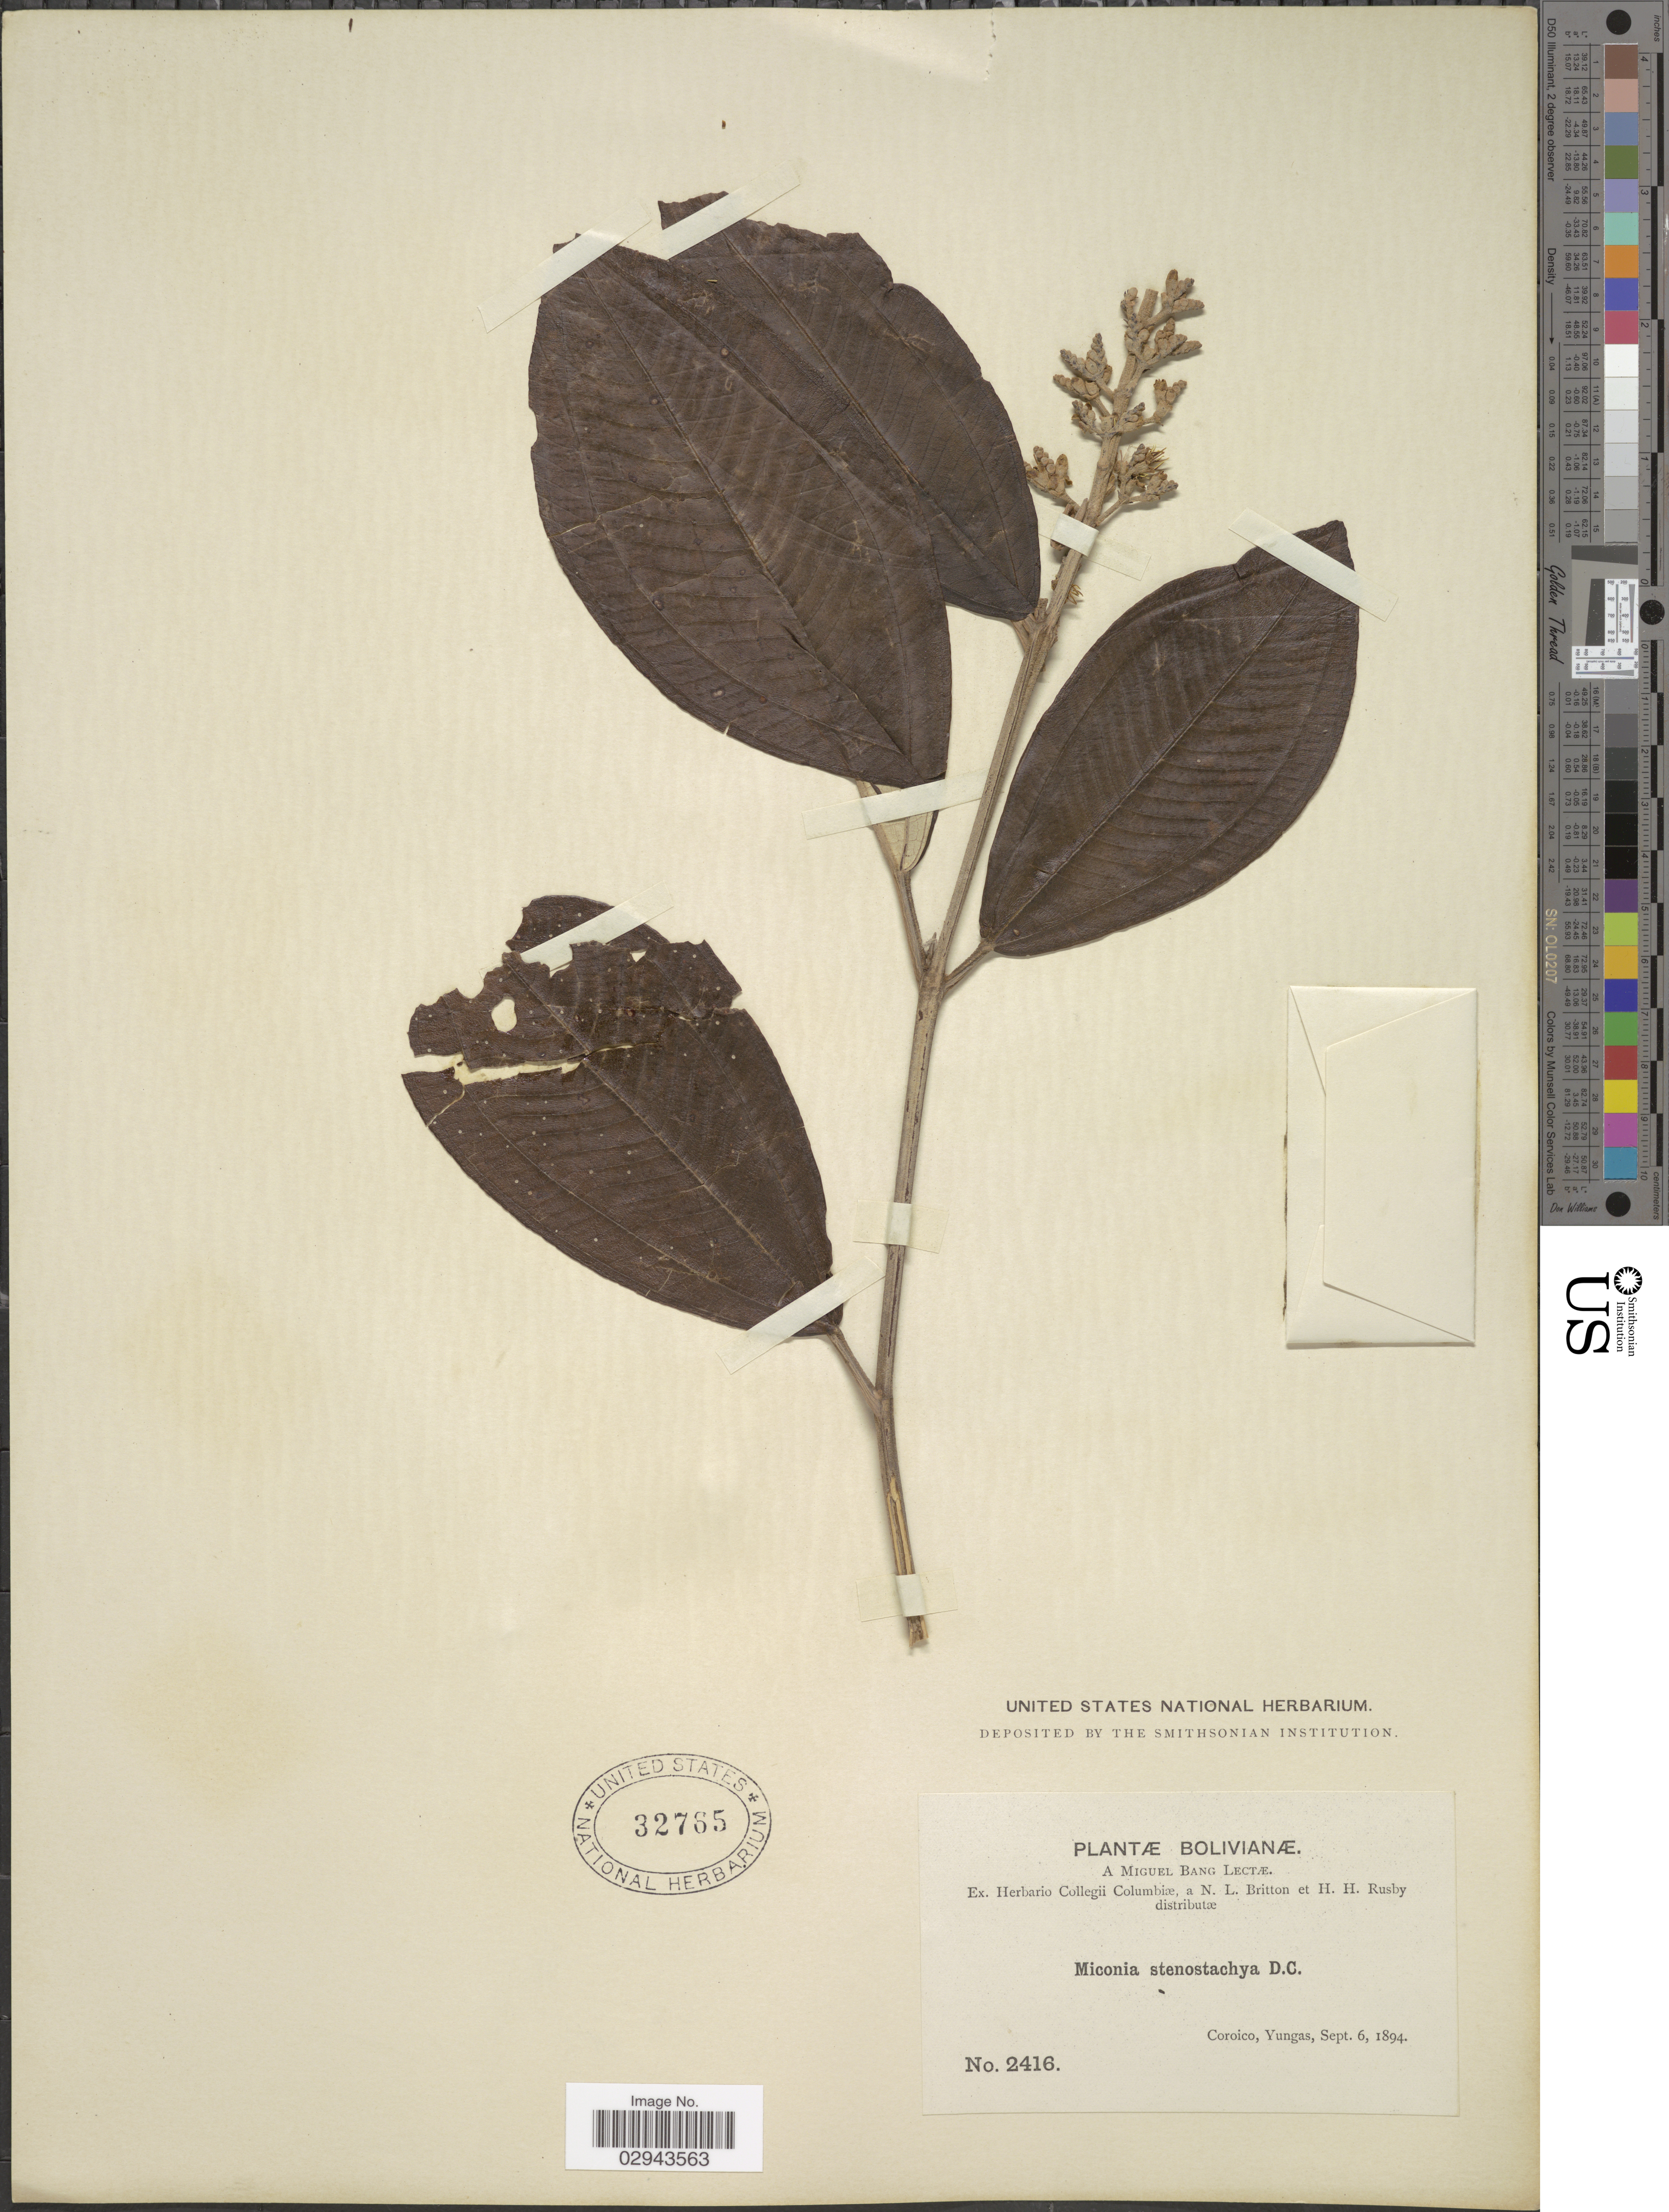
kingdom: Plantae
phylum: Tracheophyta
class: Magnoliopsida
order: Myrtales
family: Melastomataceae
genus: Miconia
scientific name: Miconia stenostachya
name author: DC.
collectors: M. Bang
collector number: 2416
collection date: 1894-09-06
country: Bolivia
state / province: La Paz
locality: Bolivianæ. Coroico, Yungas.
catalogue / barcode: US 32765